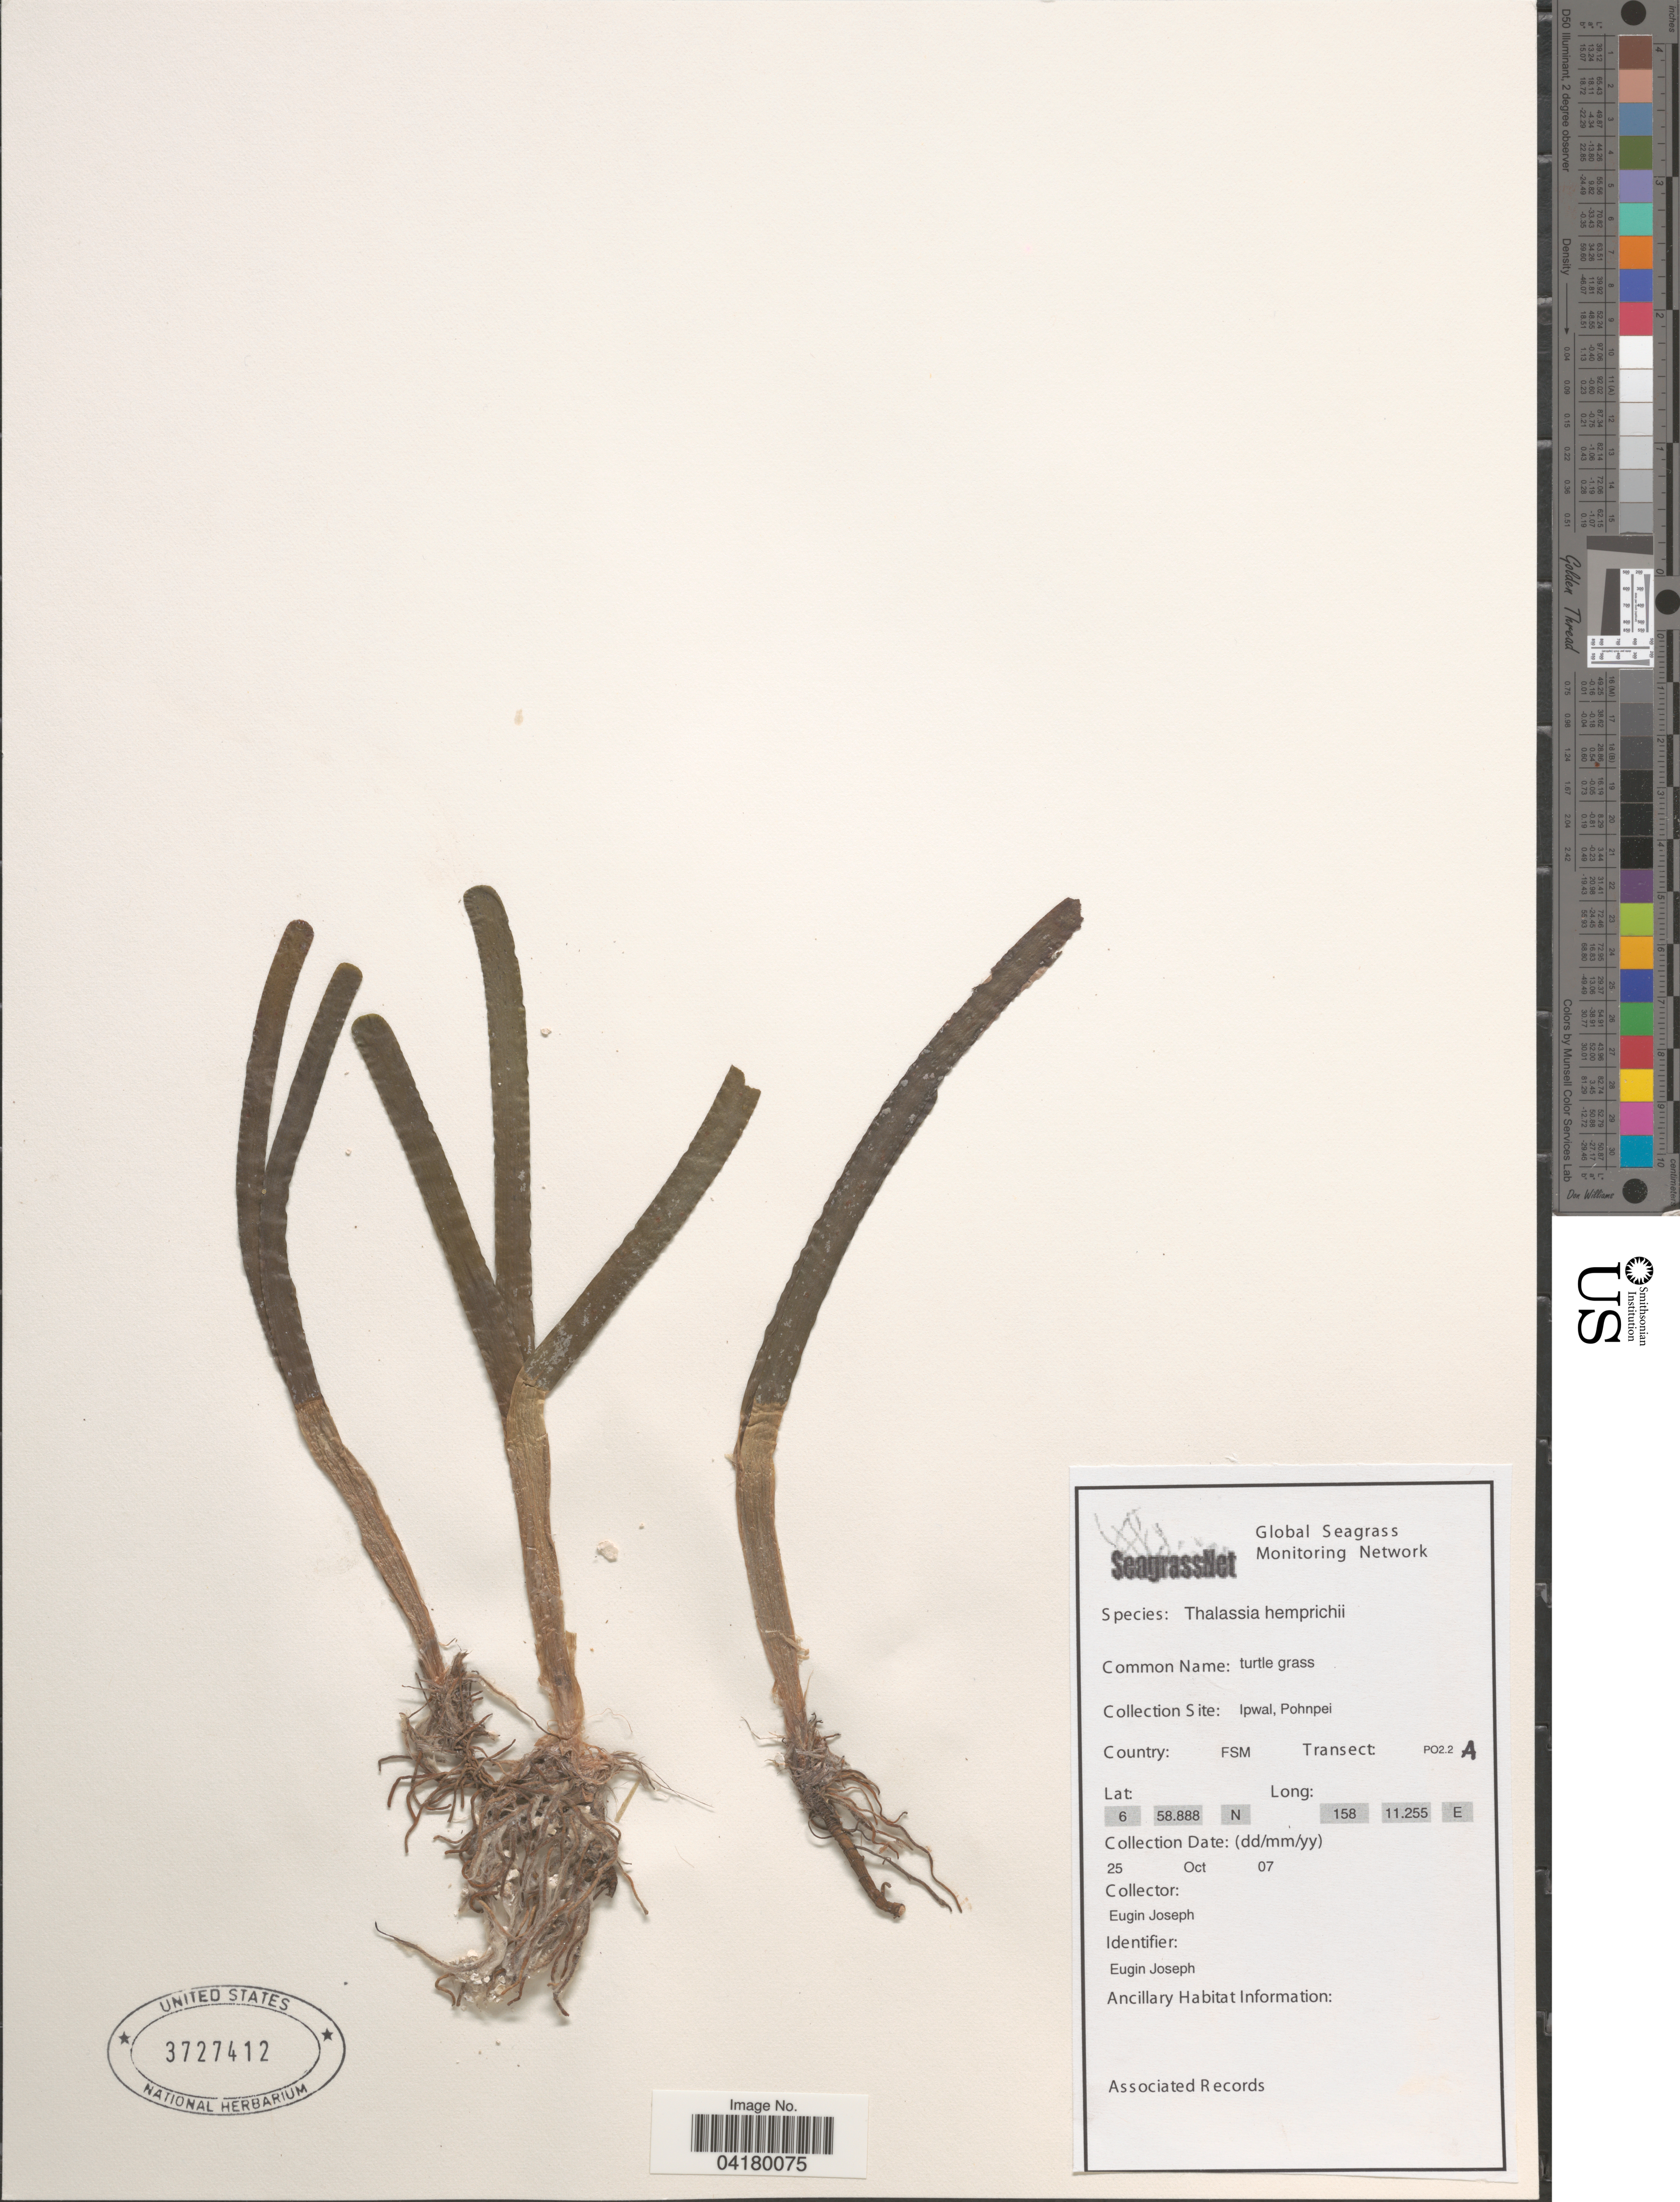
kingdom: Plantae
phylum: Tracheophyta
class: Liliopsida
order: Alismatales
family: Hydrocharitaceae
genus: Thalassia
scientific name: Thalassia hemprichii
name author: Asch.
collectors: E. Joseph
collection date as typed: Transcribed d/m/y: 25/10/7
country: Micronesia, Federated States of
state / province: Pohnpei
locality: Collection Site: Ipwal. Country: FSM. Transect: PO2.2A.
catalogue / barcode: US 3727412